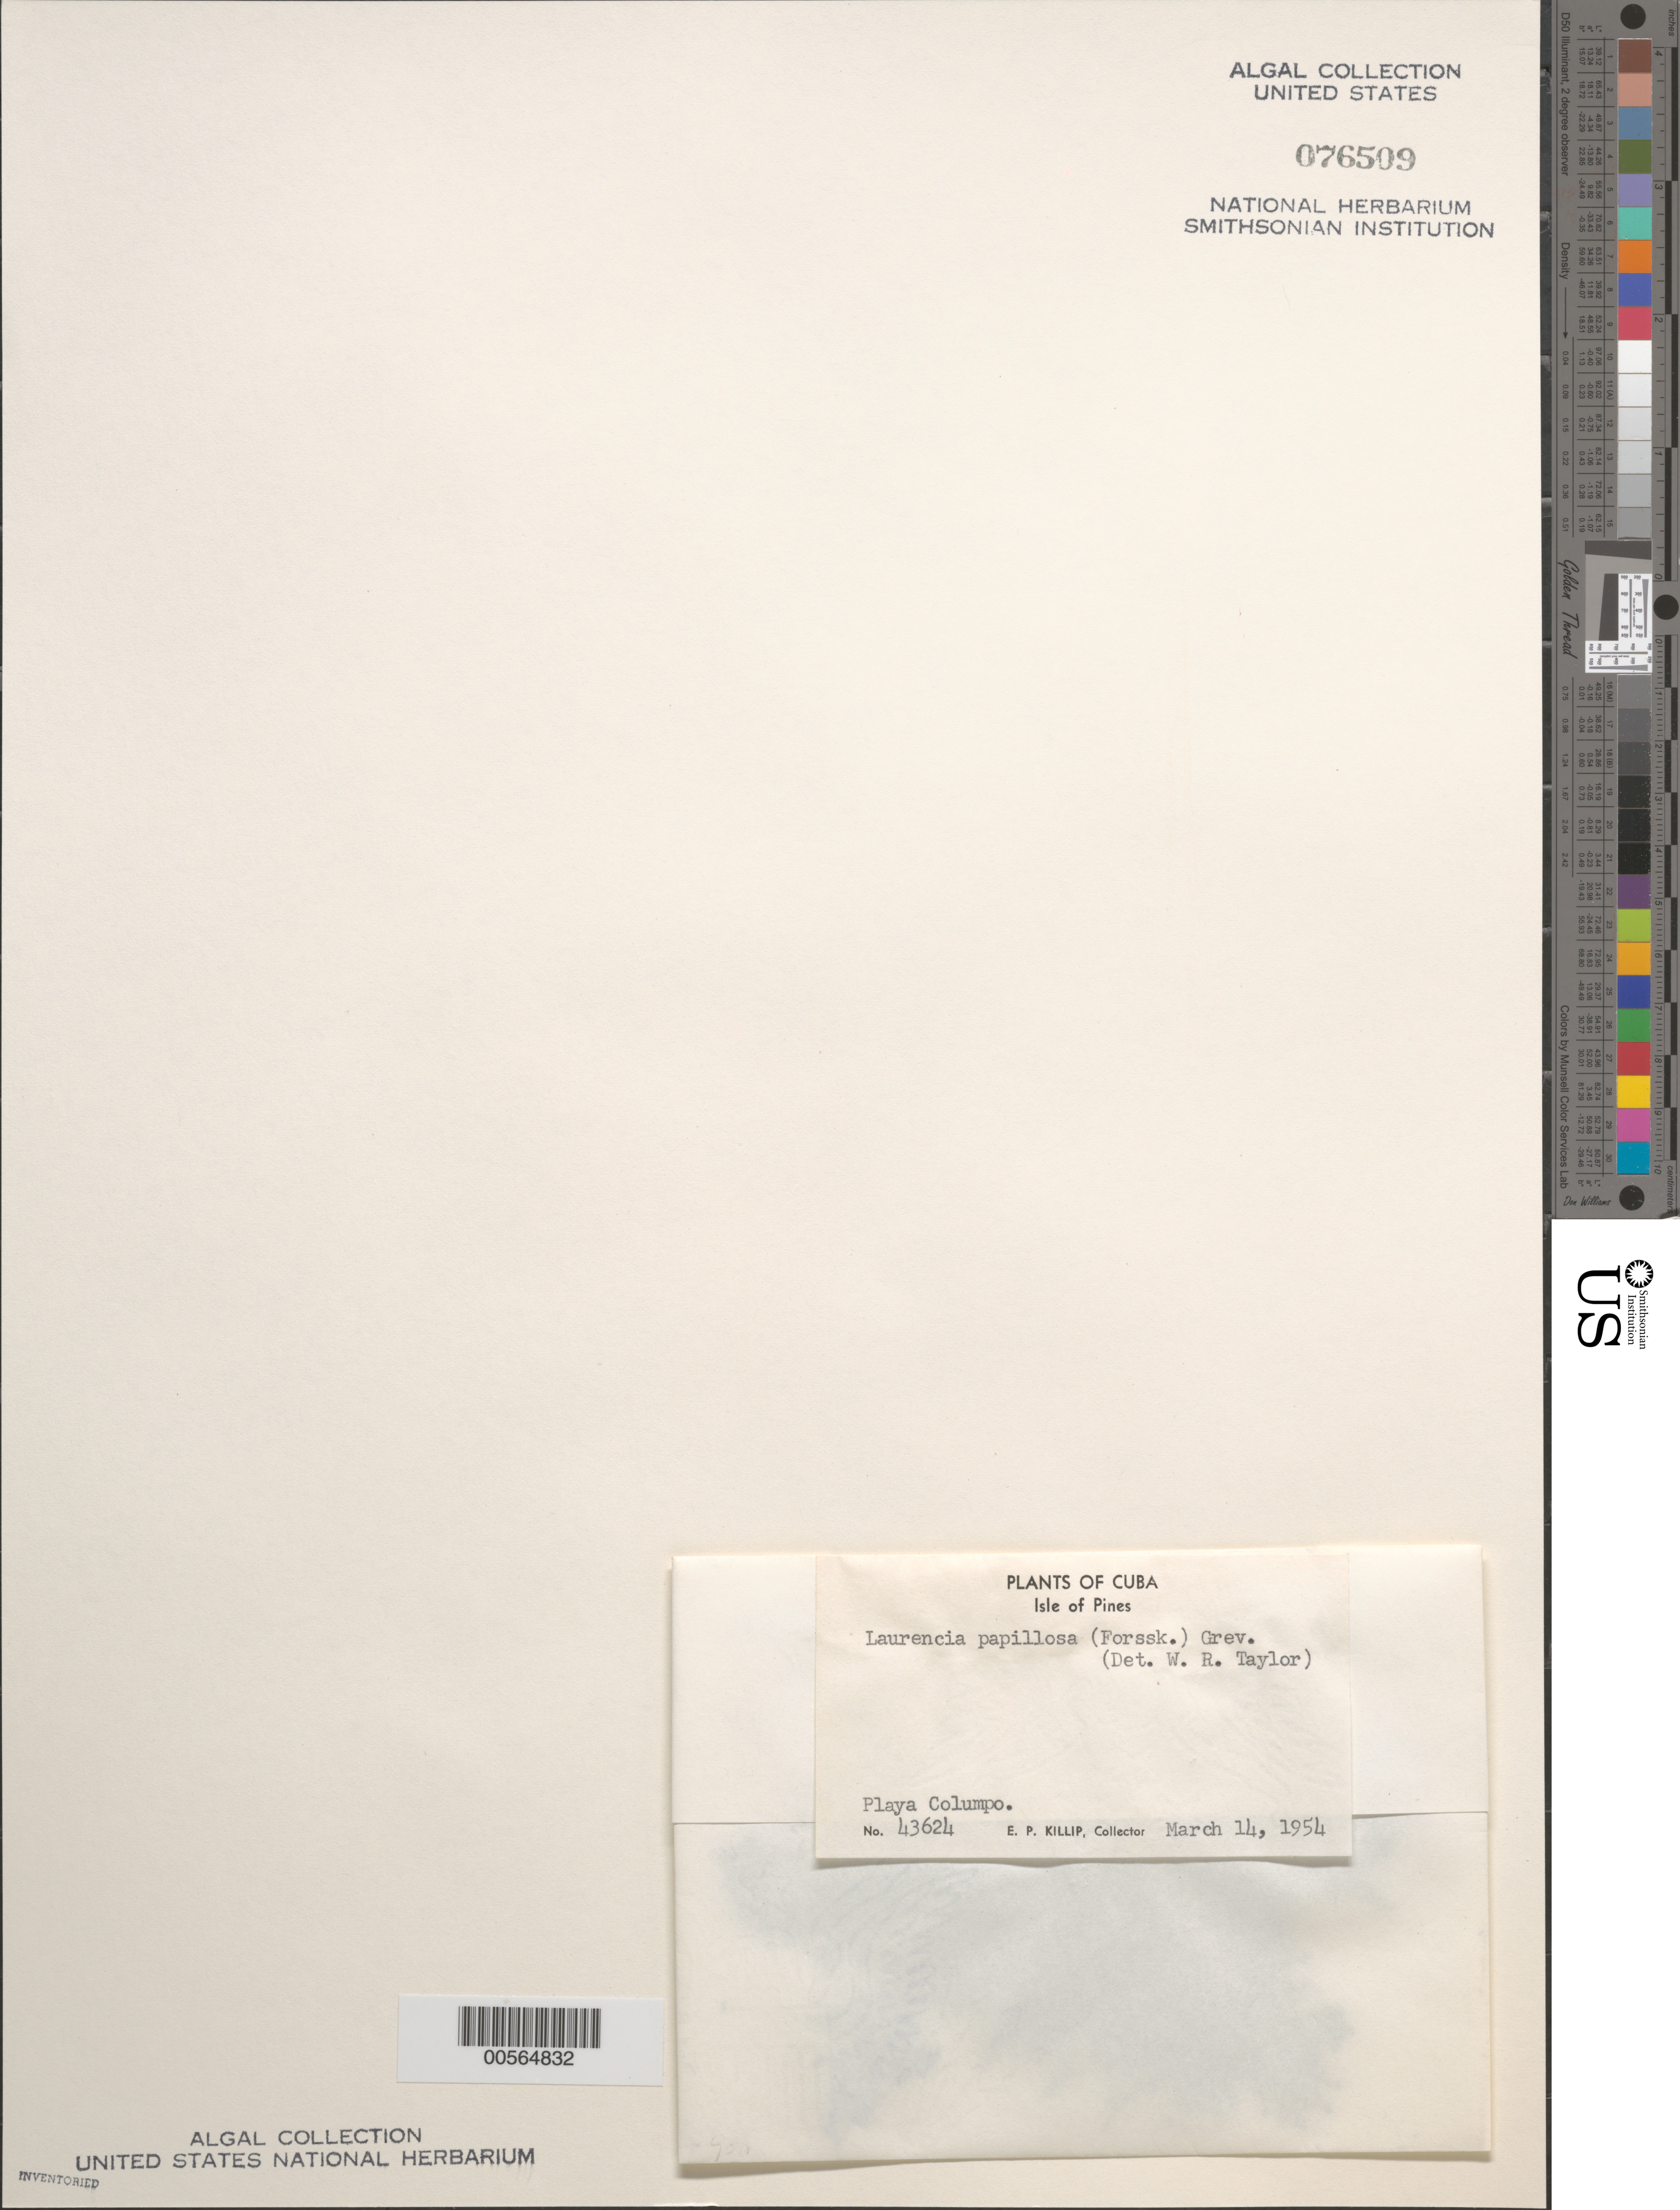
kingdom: Plantae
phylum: Rhodophyta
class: Florideophyceae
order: Ceramiales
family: Rhodomelaceae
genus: Palisada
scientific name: Palisada perforata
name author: (Bory) K.W. Nam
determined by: Algae name updating Project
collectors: E. P. Killip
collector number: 43624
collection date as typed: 14 Mar 1954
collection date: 1954-03-14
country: Cuba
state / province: Isla de La Juventud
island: Isle of Youth (Isle of Pines)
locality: Playa Columpo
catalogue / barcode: US 76509